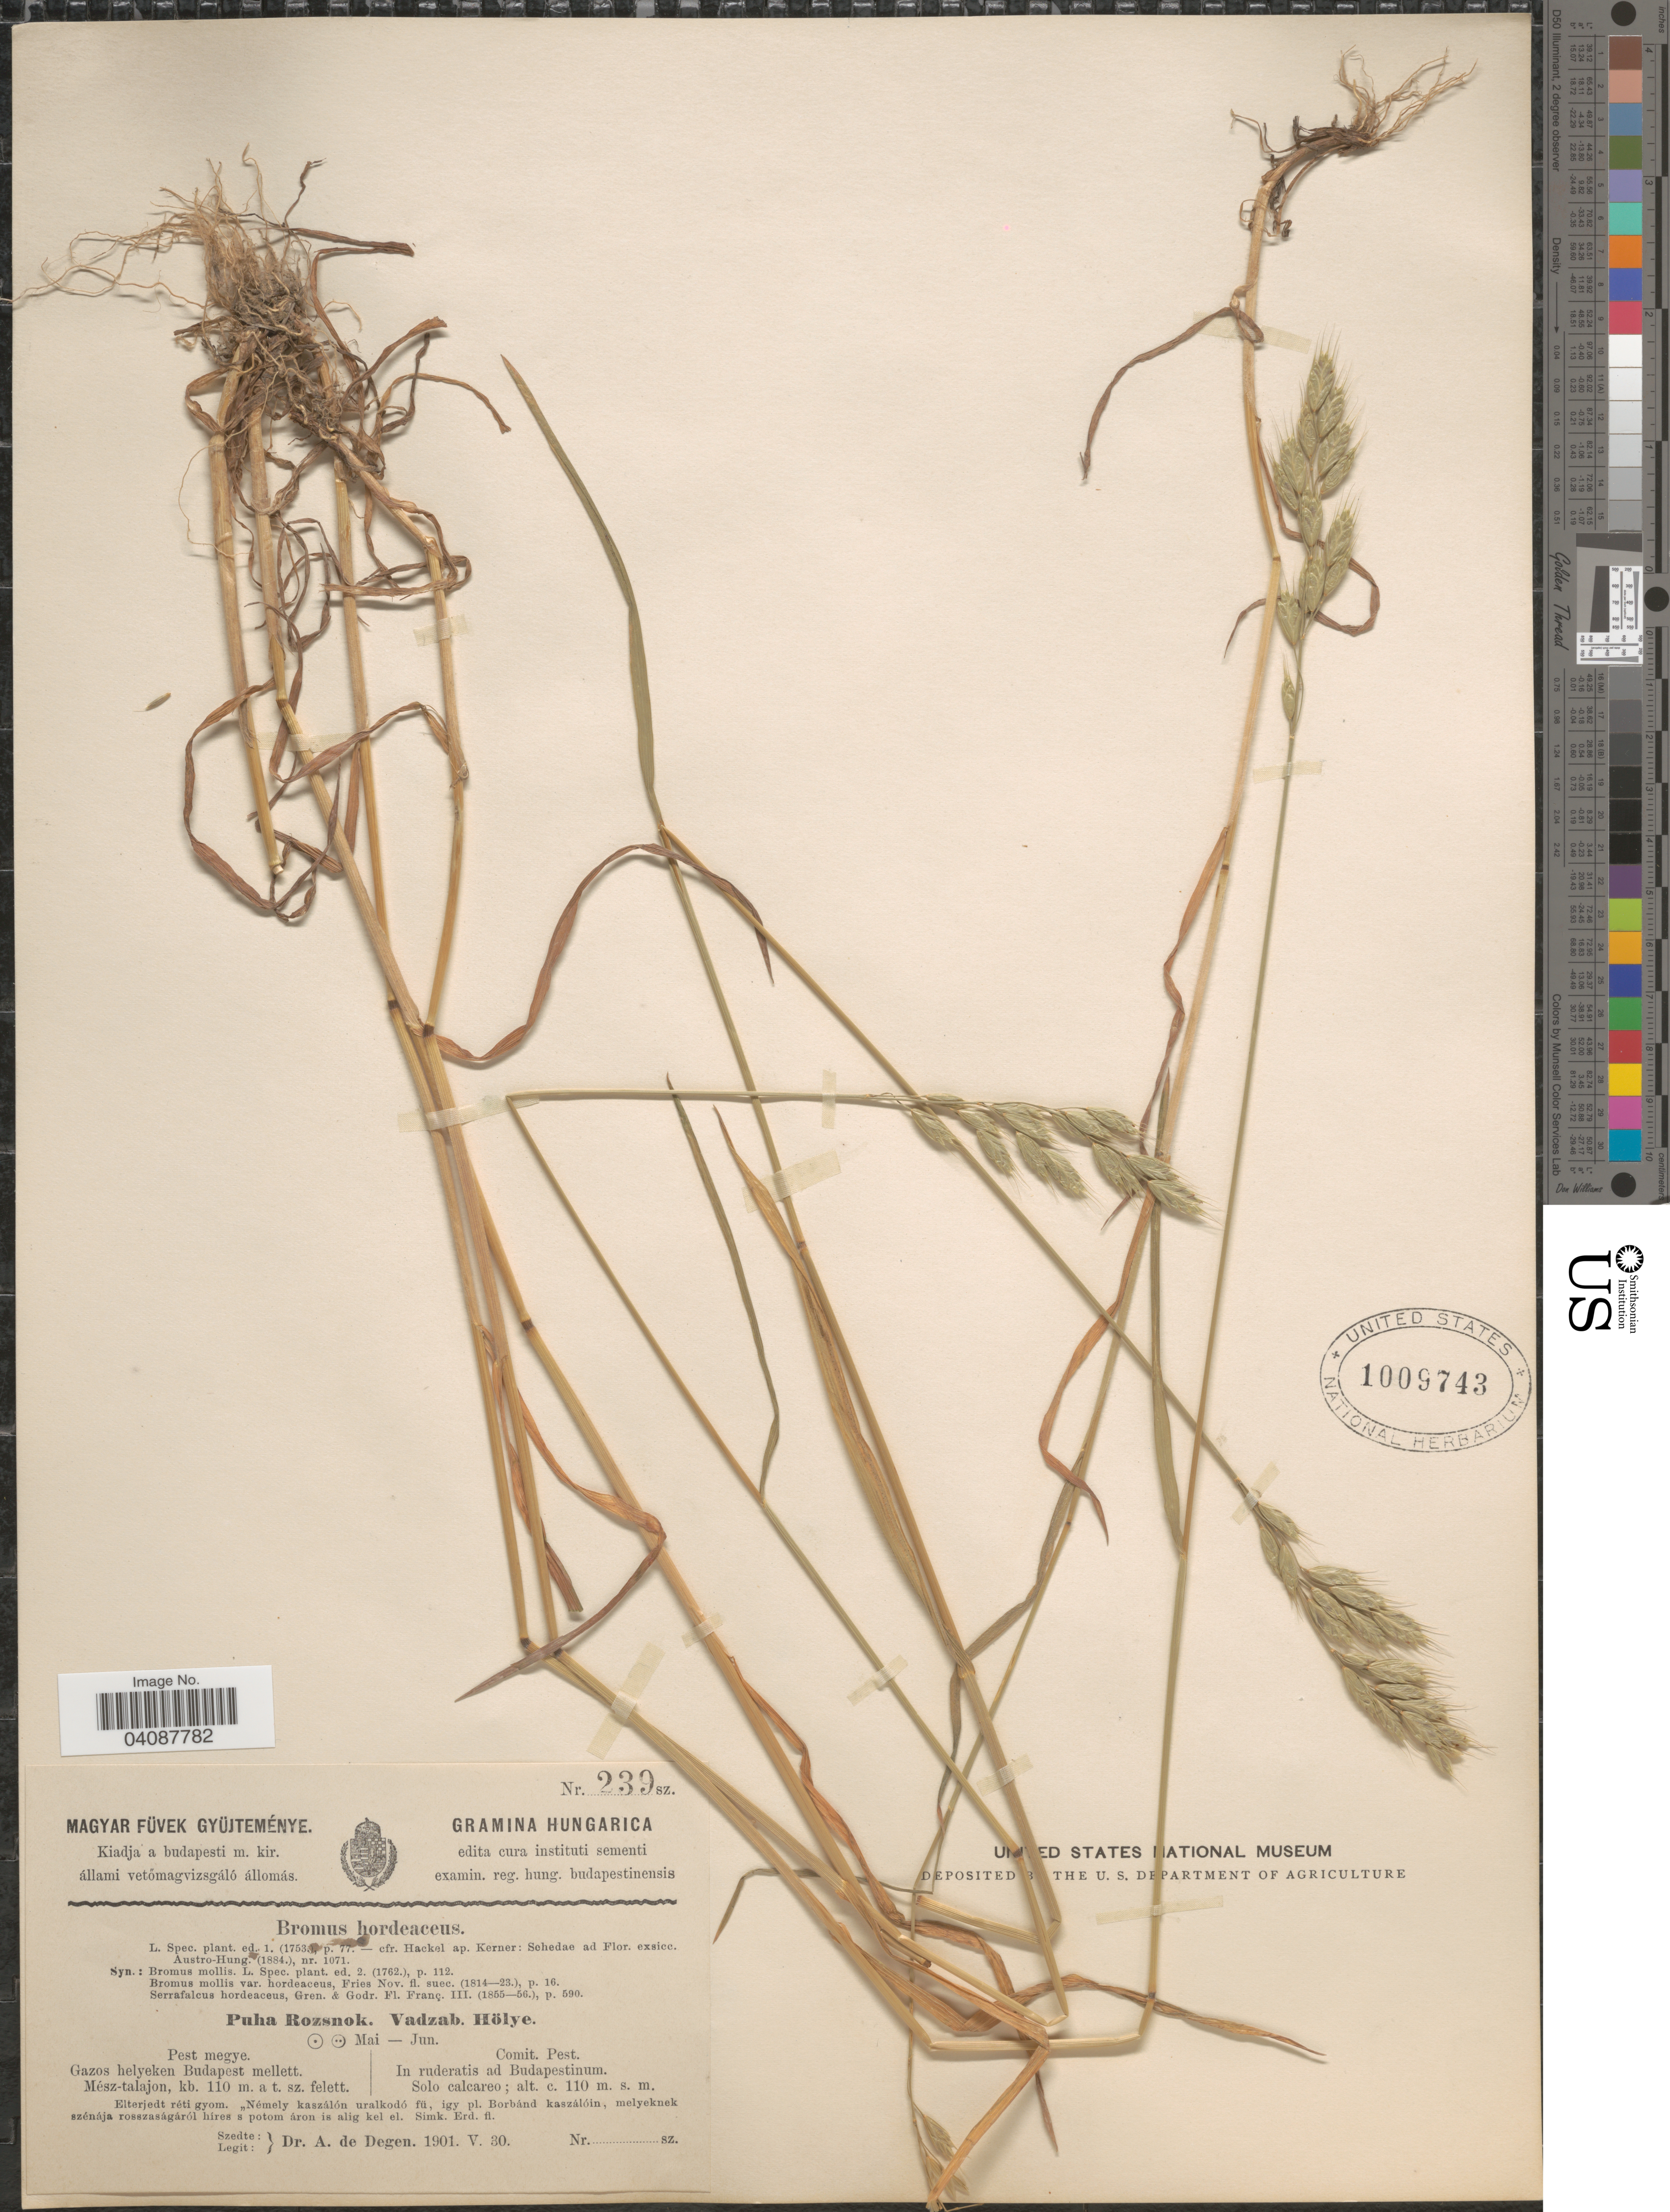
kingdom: Plantae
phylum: Tracheophyta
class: Liliopsida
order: Poales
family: Poaceae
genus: Bromus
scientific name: Bromus hordeaceus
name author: L.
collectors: A. Degen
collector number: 239?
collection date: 1901-05-30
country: Hungary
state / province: Pest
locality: Comit. Pest. In ruderatis ad Budapestinum.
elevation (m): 110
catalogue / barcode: US 1009743